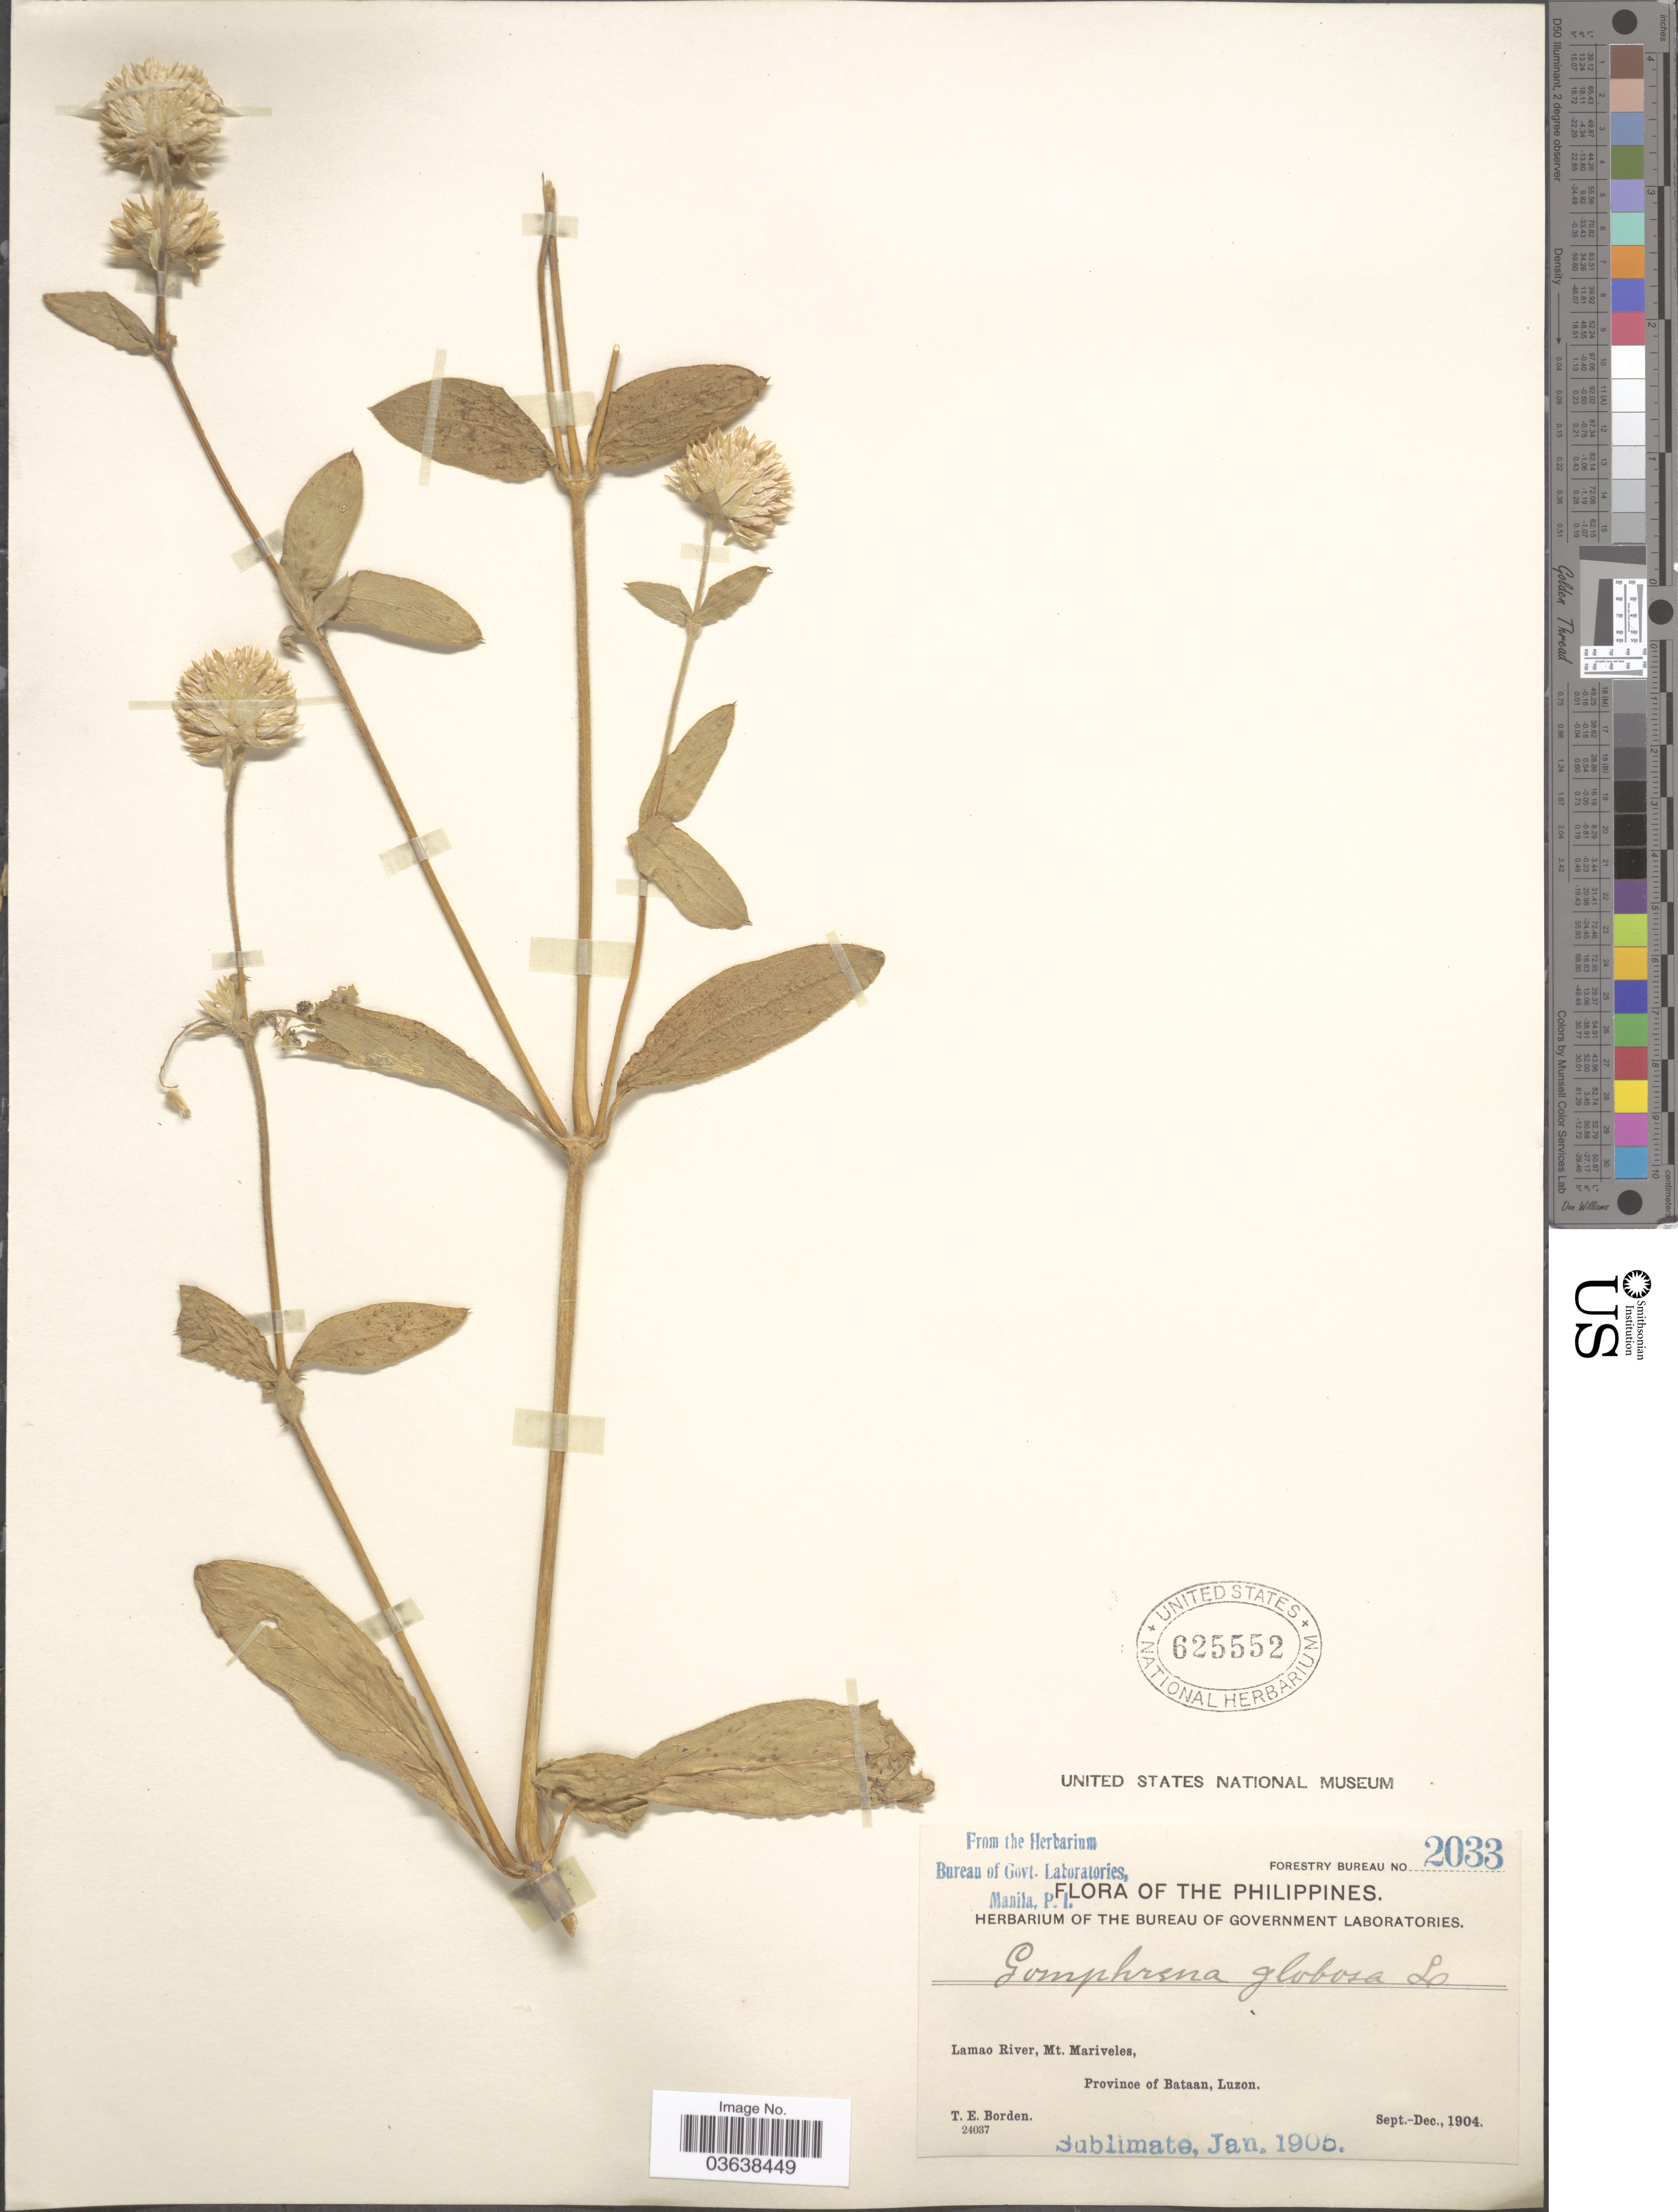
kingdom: Plantae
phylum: Tracheophyta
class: Magnoliopsida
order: Caryophyllales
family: Amaranthaceae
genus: Gomphrena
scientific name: Gomphrena globosa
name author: L.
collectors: T. E. Borden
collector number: Forestry Bureau 2033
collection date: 1904-09/1904-12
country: Philippines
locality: Lamao River, Mt. Mariveles, Province of Bataan, Luzon.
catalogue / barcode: US 625552